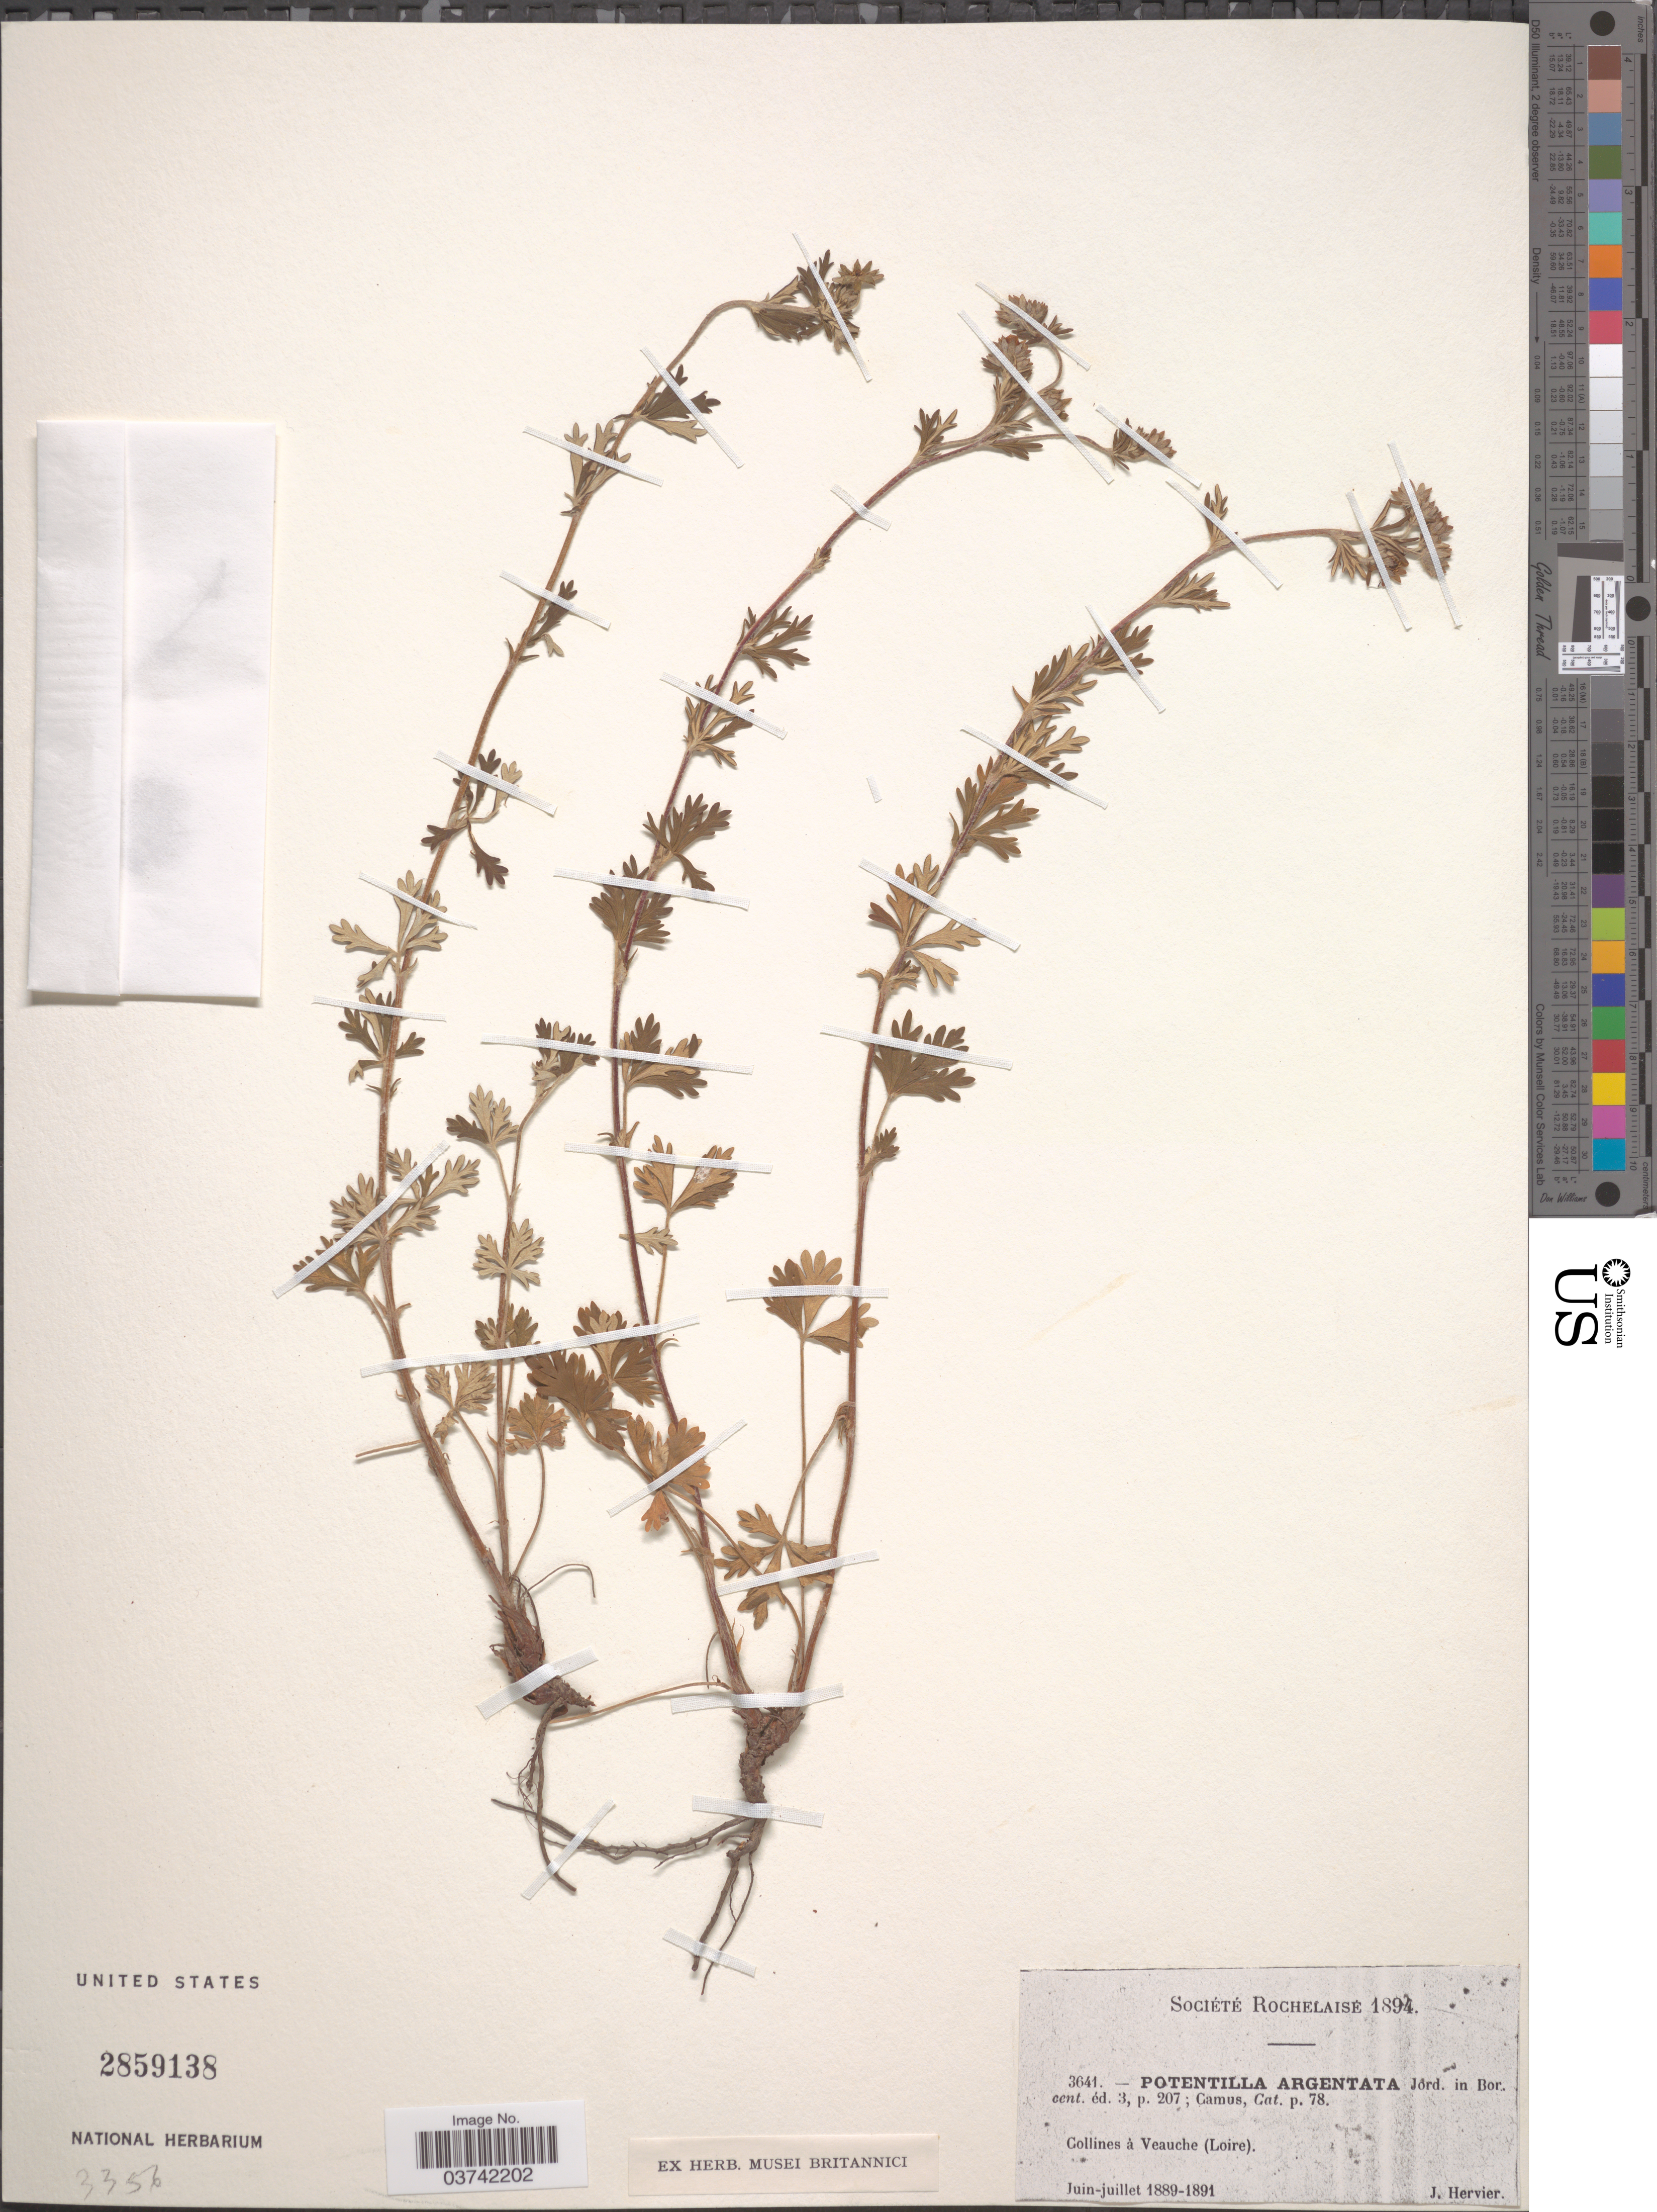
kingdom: Plantae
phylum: Tracheophyta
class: Magnoliopsida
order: Rosales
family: Rosaceae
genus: Potentilla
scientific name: Potentilla argentea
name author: L.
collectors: J. Hervier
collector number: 3641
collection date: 1889-06/1891-07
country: France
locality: Collines à Veauche (Loire).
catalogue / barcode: US 2859138